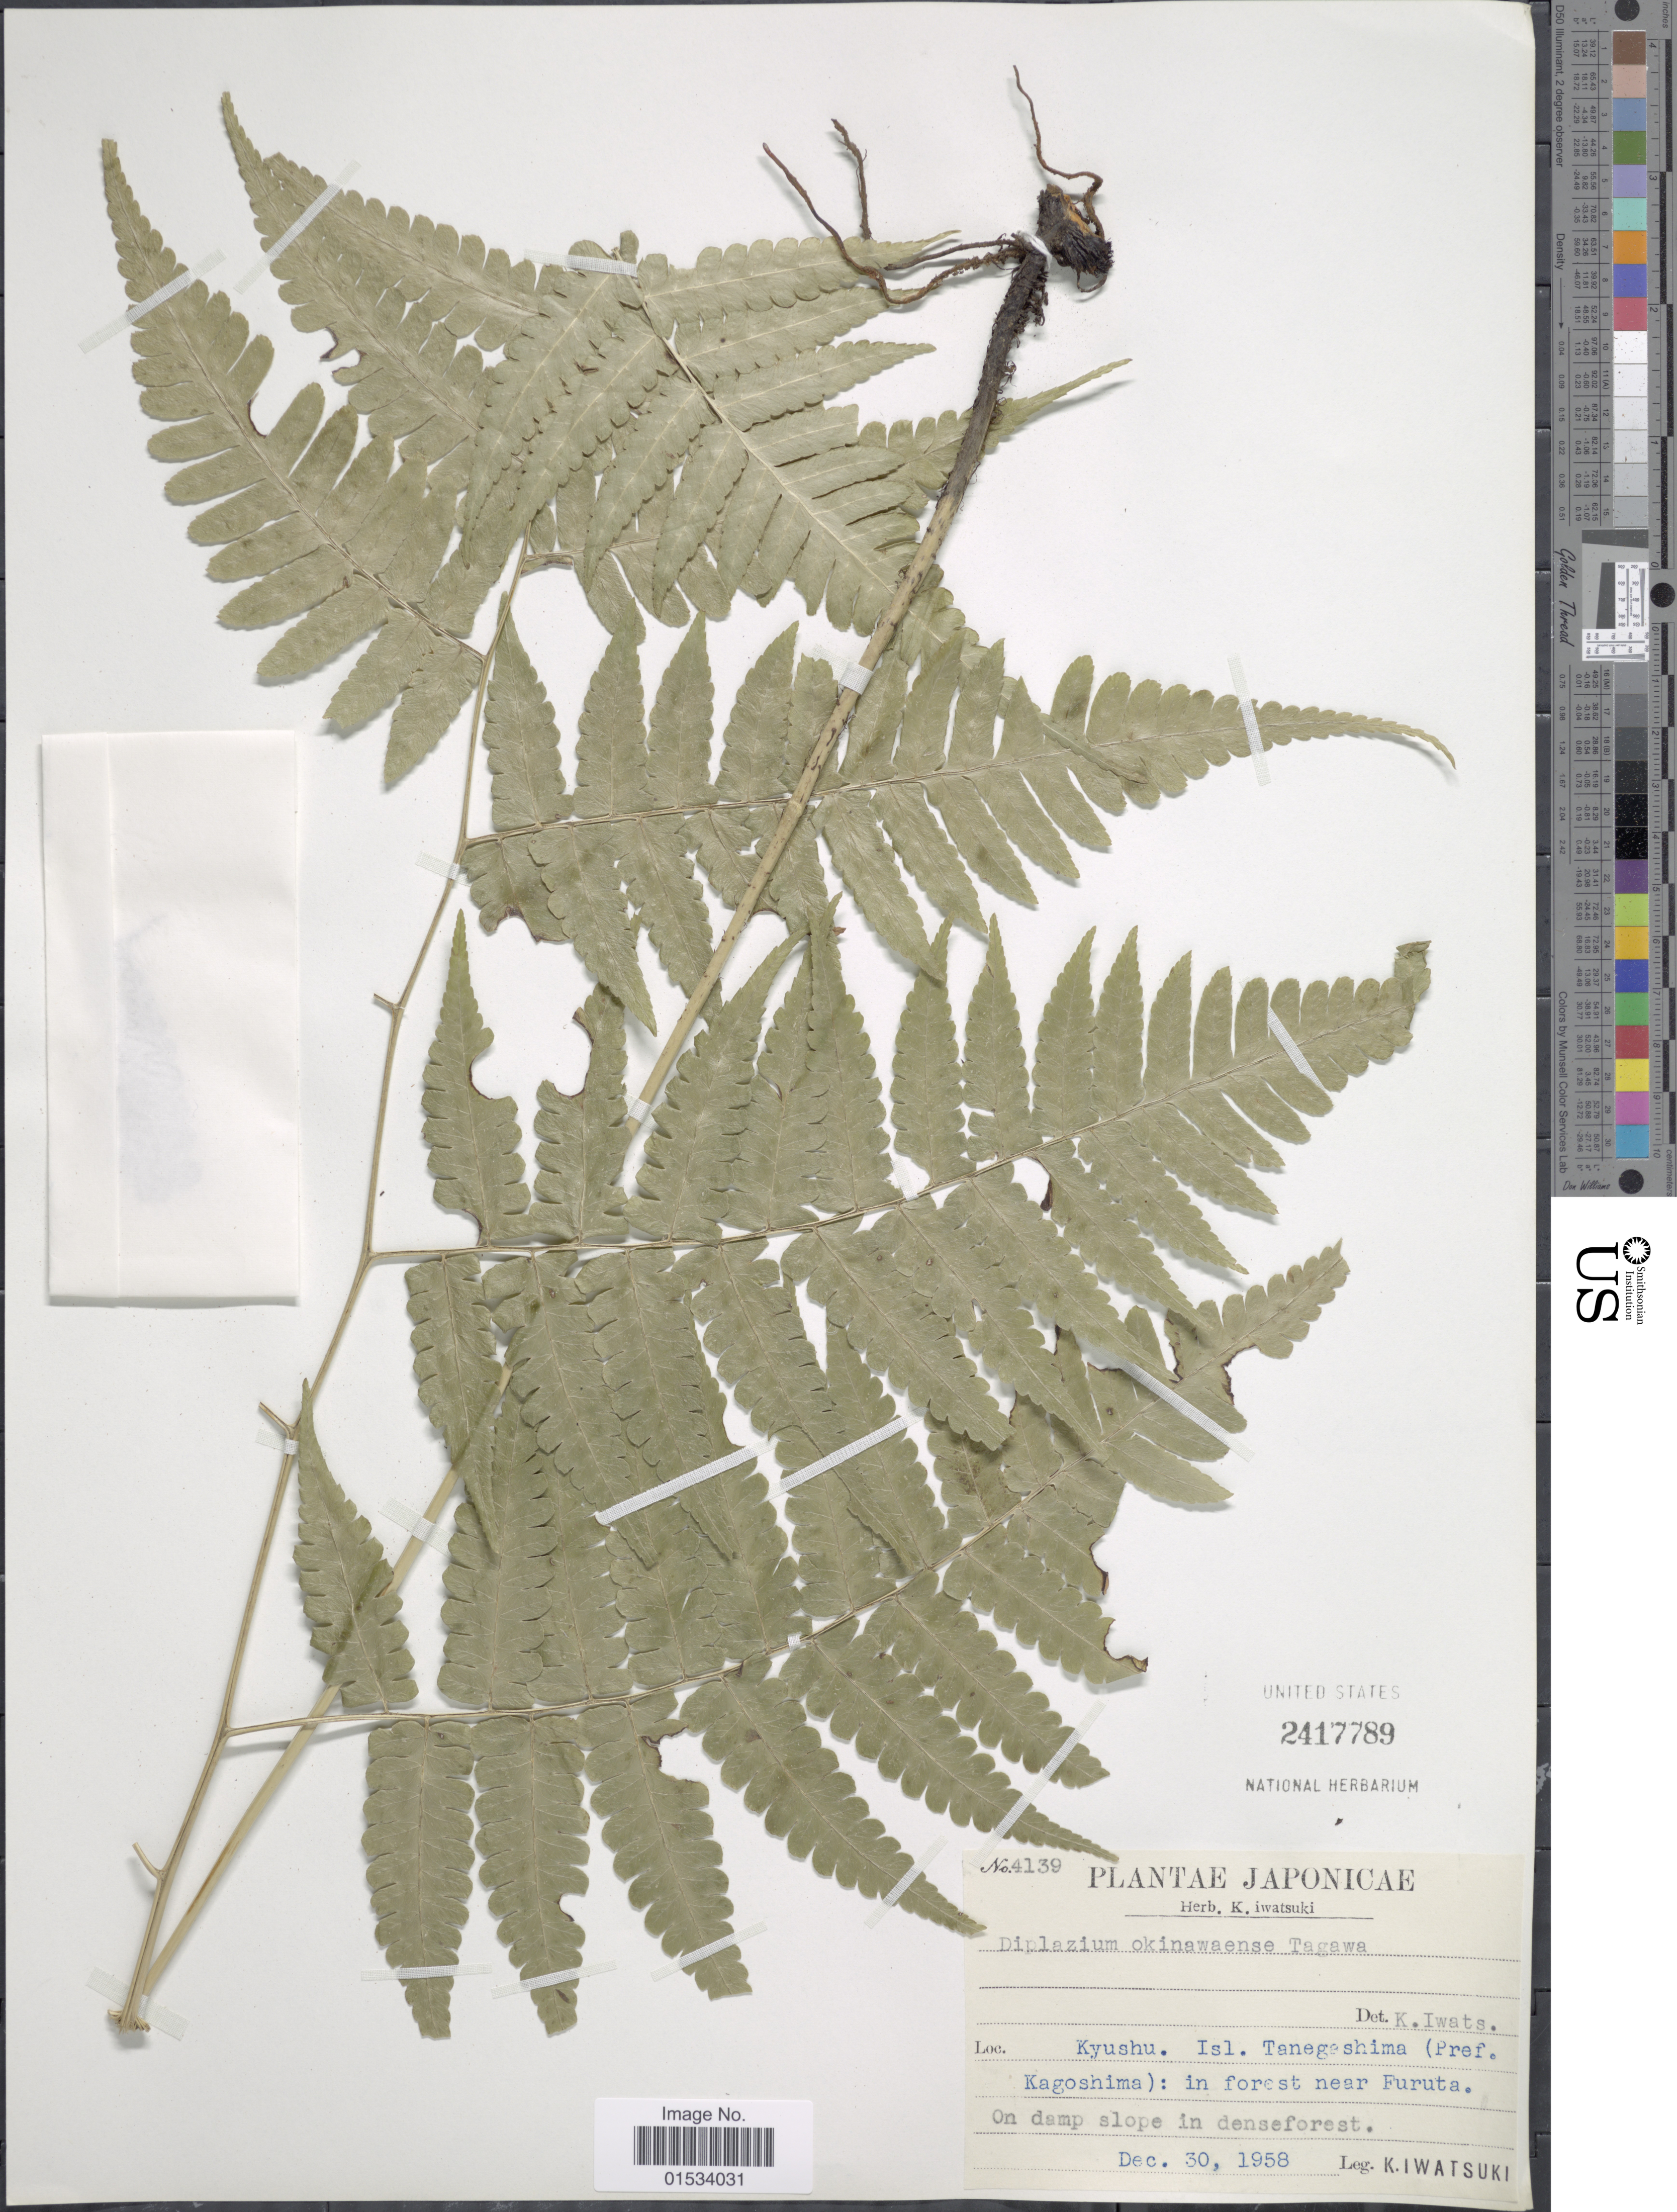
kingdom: Plantae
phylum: Tracheophyta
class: Polypodiopsida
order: Polypodiales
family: Athyriaceae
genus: Diplazium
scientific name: Diplazium okinawaense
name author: Tagawa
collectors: K. Iwatsuki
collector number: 4139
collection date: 1958-12-30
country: Japan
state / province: Kagosima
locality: Kyushu. Isl. Tanegashima; in forest near Furuta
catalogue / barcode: US 2417789